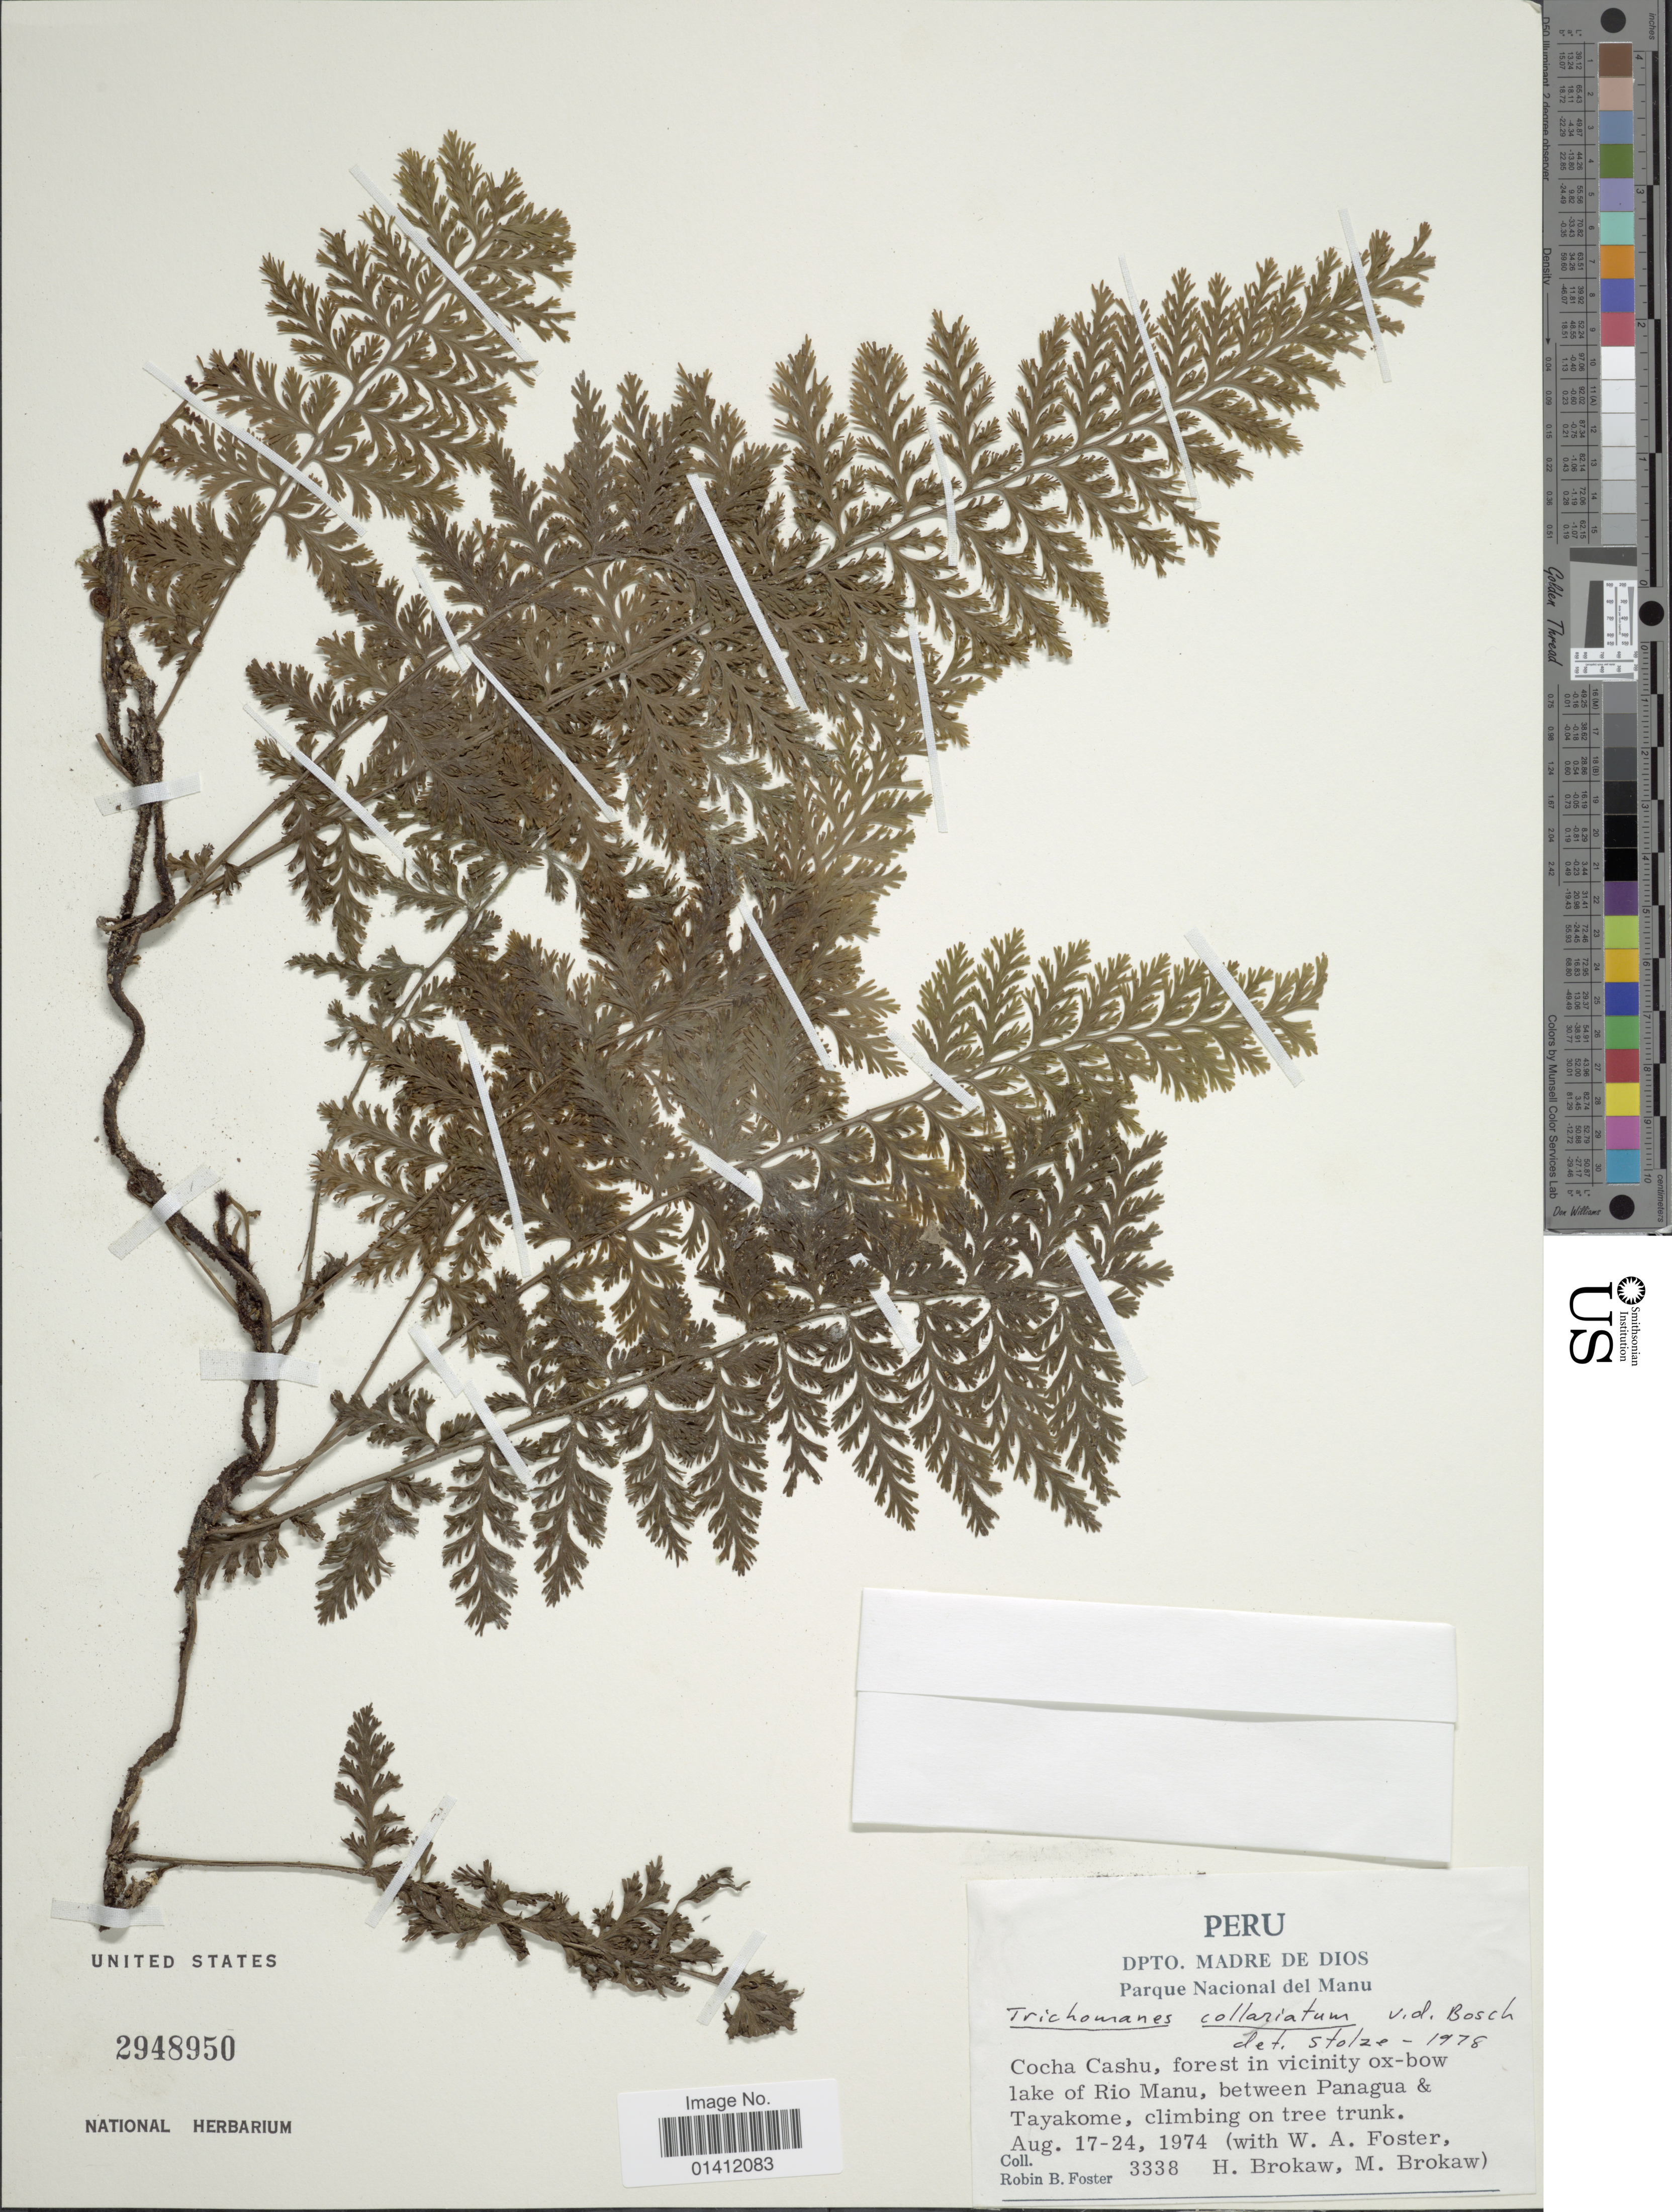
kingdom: Plantae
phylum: Tracheophyta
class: Polypodiopsida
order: Hymenophyllales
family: Hymenophyllaceae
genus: Vandenboschia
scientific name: Vandenboschia collariata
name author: (Bosch) Ebihara & K. Iwats.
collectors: R. B. Foster, W. Foster, H. Brokaw & M. Brokaw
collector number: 3338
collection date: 1974-08-17/1974-08-24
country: Peru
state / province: Madre de Dios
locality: Dpto. Madre de Dios. Parque Nacional del Manu. Cocha Cashu, forest in vicinity ox-bow lake of Rio Manu, between Panagua & Tayakome.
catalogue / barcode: US 2948950